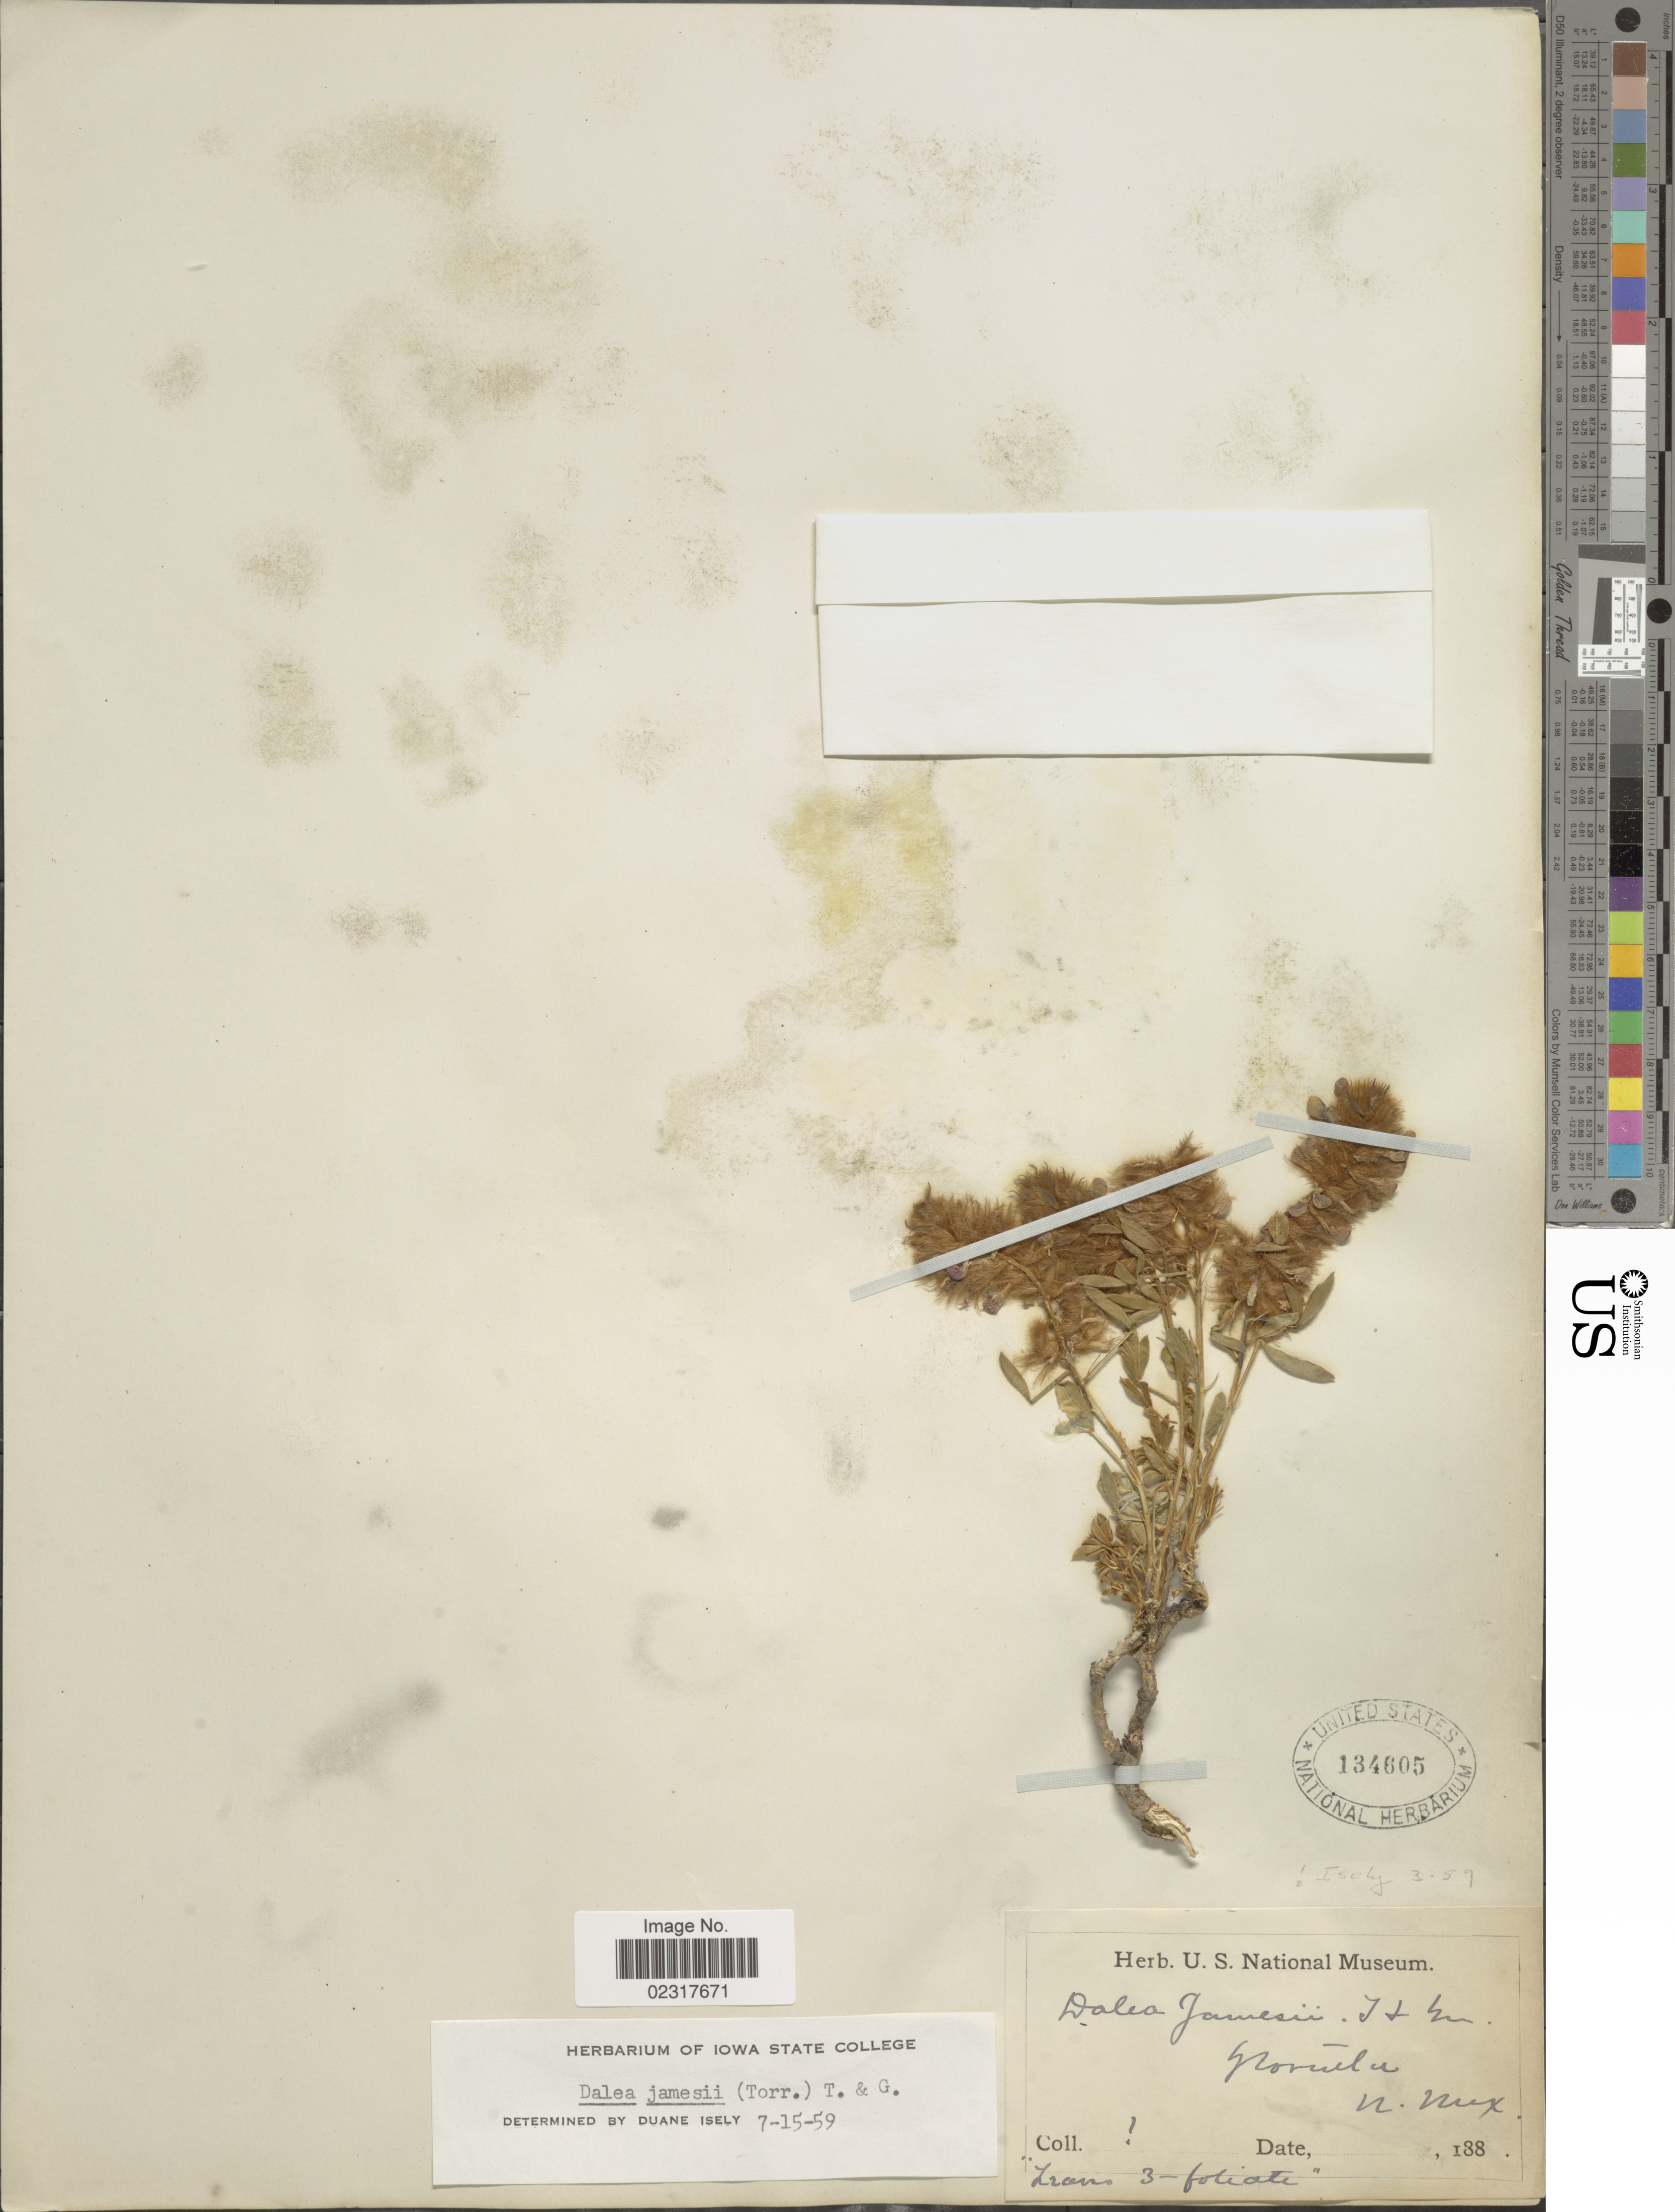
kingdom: Plantae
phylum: Tracheophyta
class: Magnoliopsida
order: Fabales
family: Fabaceae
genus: Dalea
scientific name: Dalea jamesii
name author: (Torr.) Torr. & A. Gray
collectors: United States National Museum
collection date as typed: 188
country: United States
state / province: New Mexico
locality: Grovuilu [interpreted], N. Mex.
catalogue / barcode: US 134605